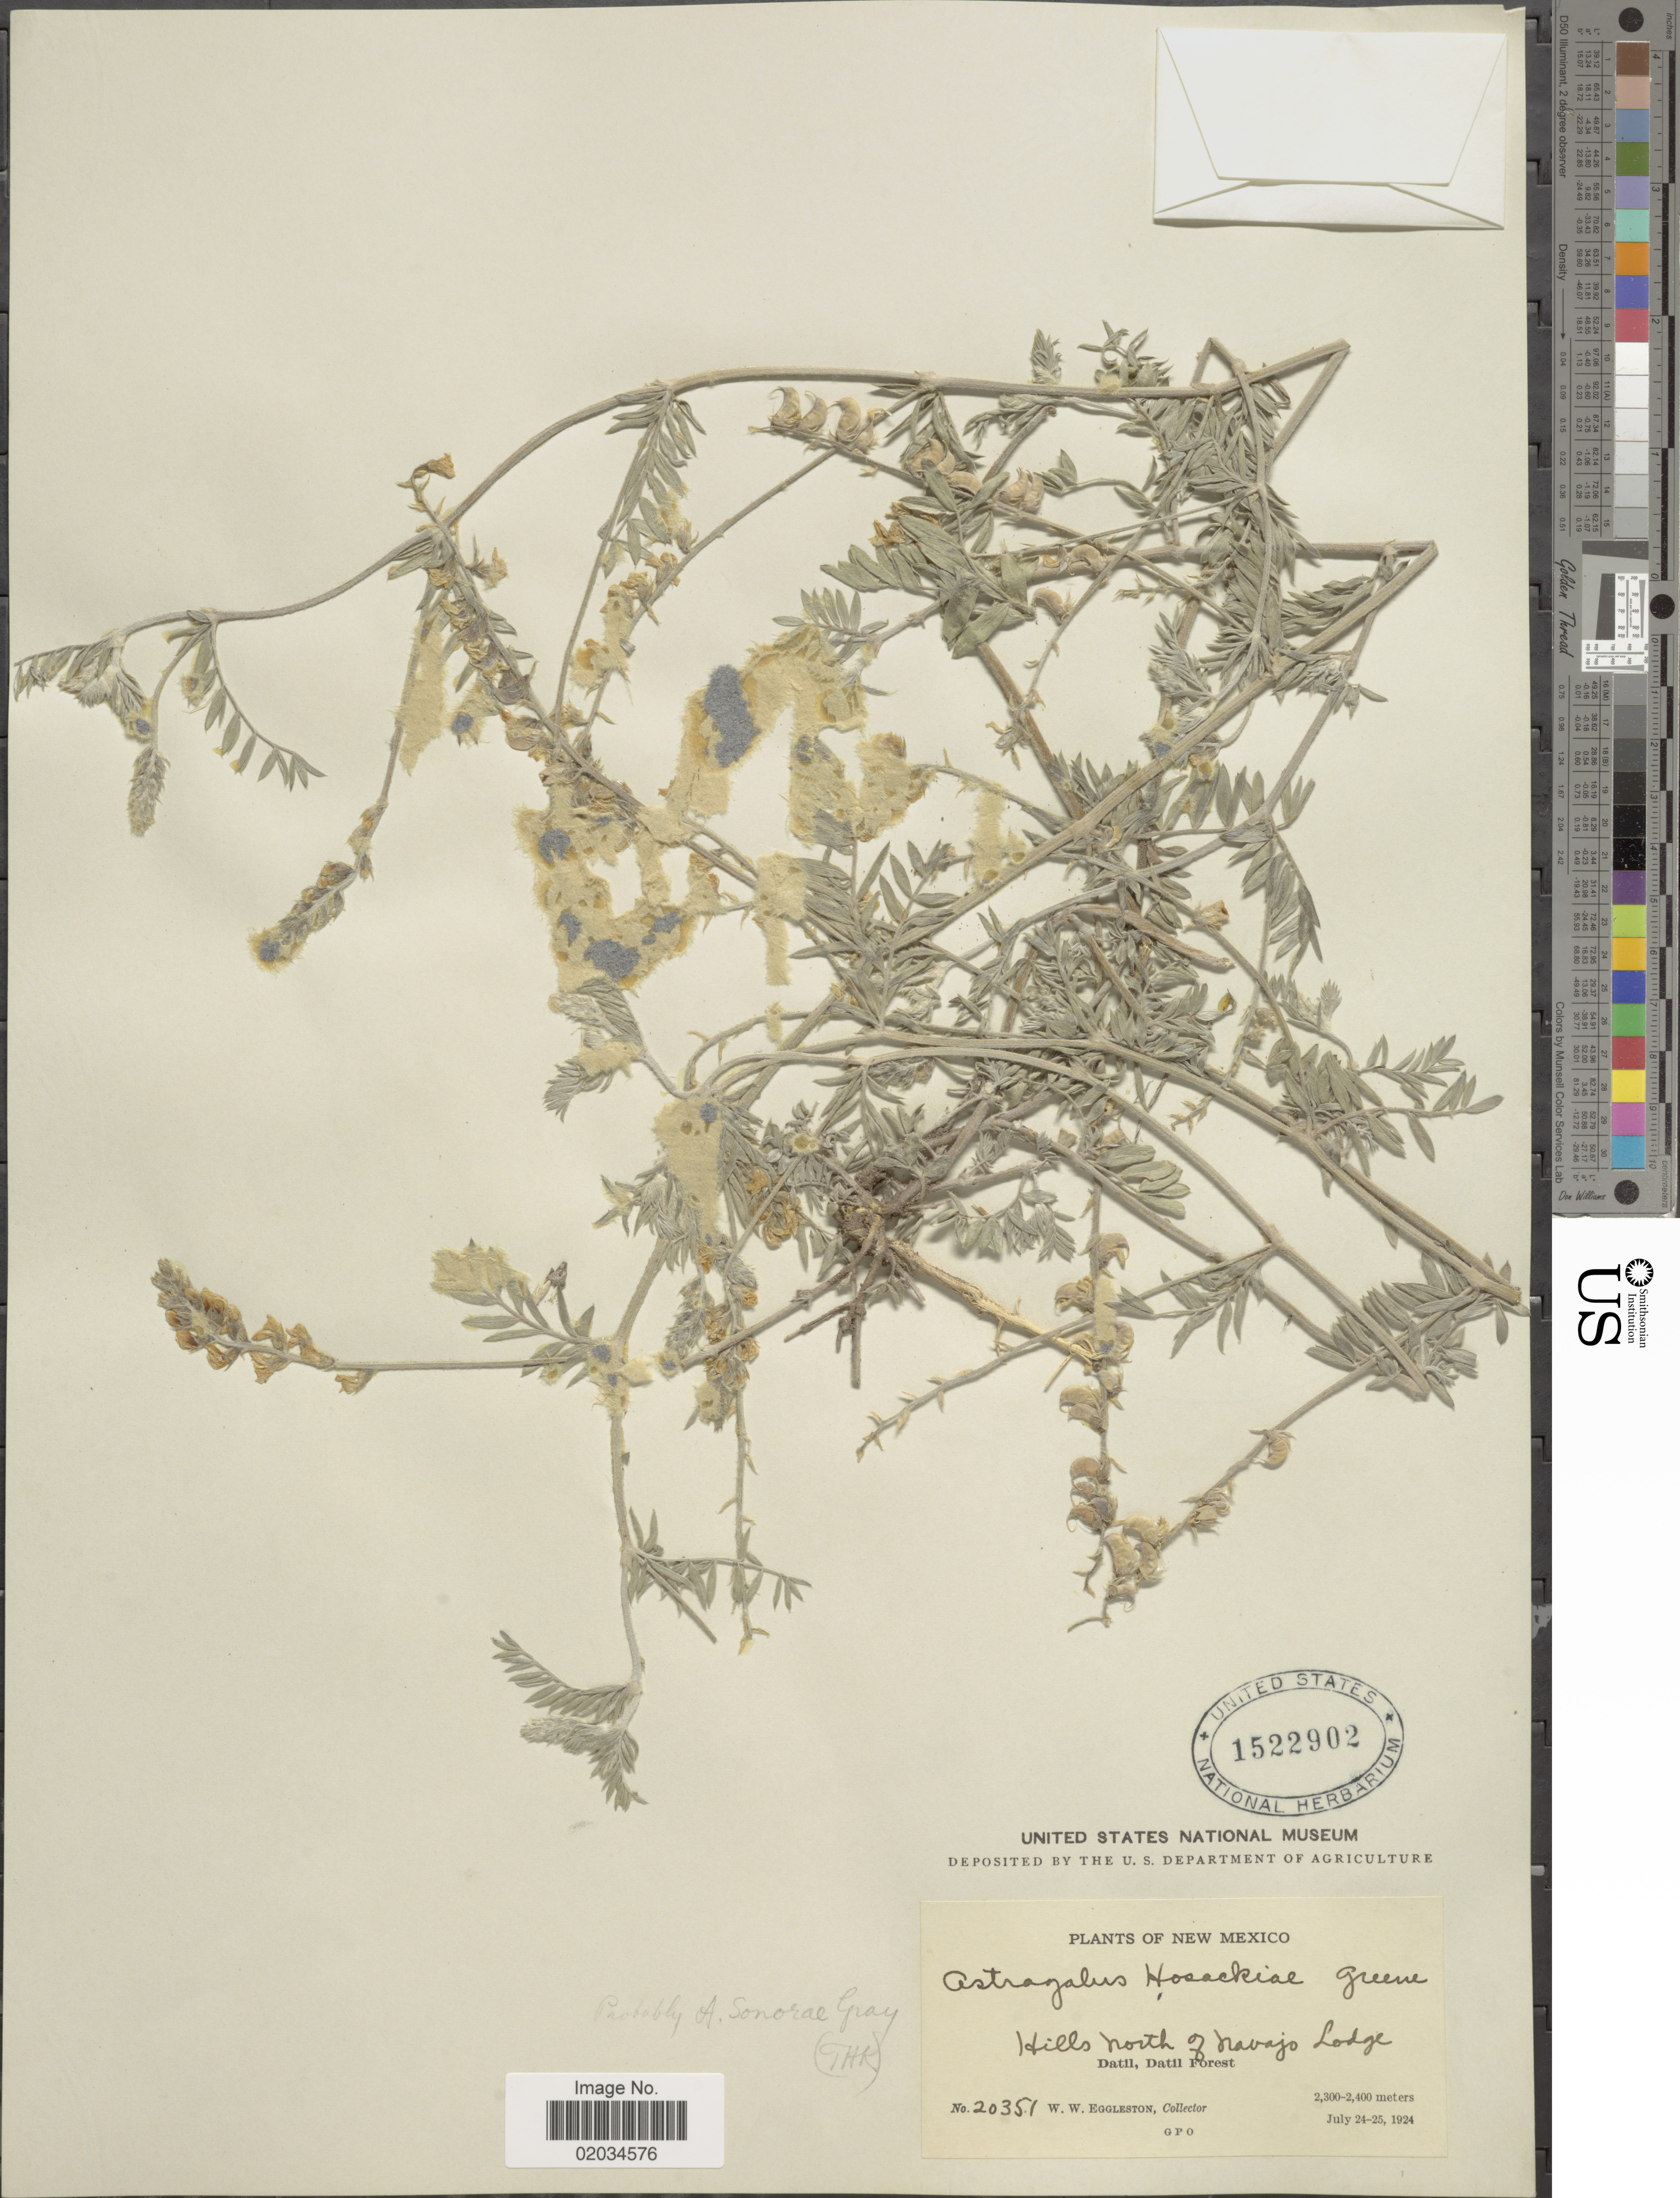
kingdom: Plantae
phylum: Tracheophyta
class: Magnoliopsida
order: Fabales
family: Fabaceae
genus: Astragalus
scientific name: Astragalus sonorae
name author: A. Gray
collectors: W. W. Eggleston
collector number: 20351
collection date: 1924-07-24/1924-07-25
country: United States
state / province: New Mexico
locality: Hills north of Navajo Lodge, Datil, Datil forest.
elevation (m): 2300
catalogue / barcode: US 1522902